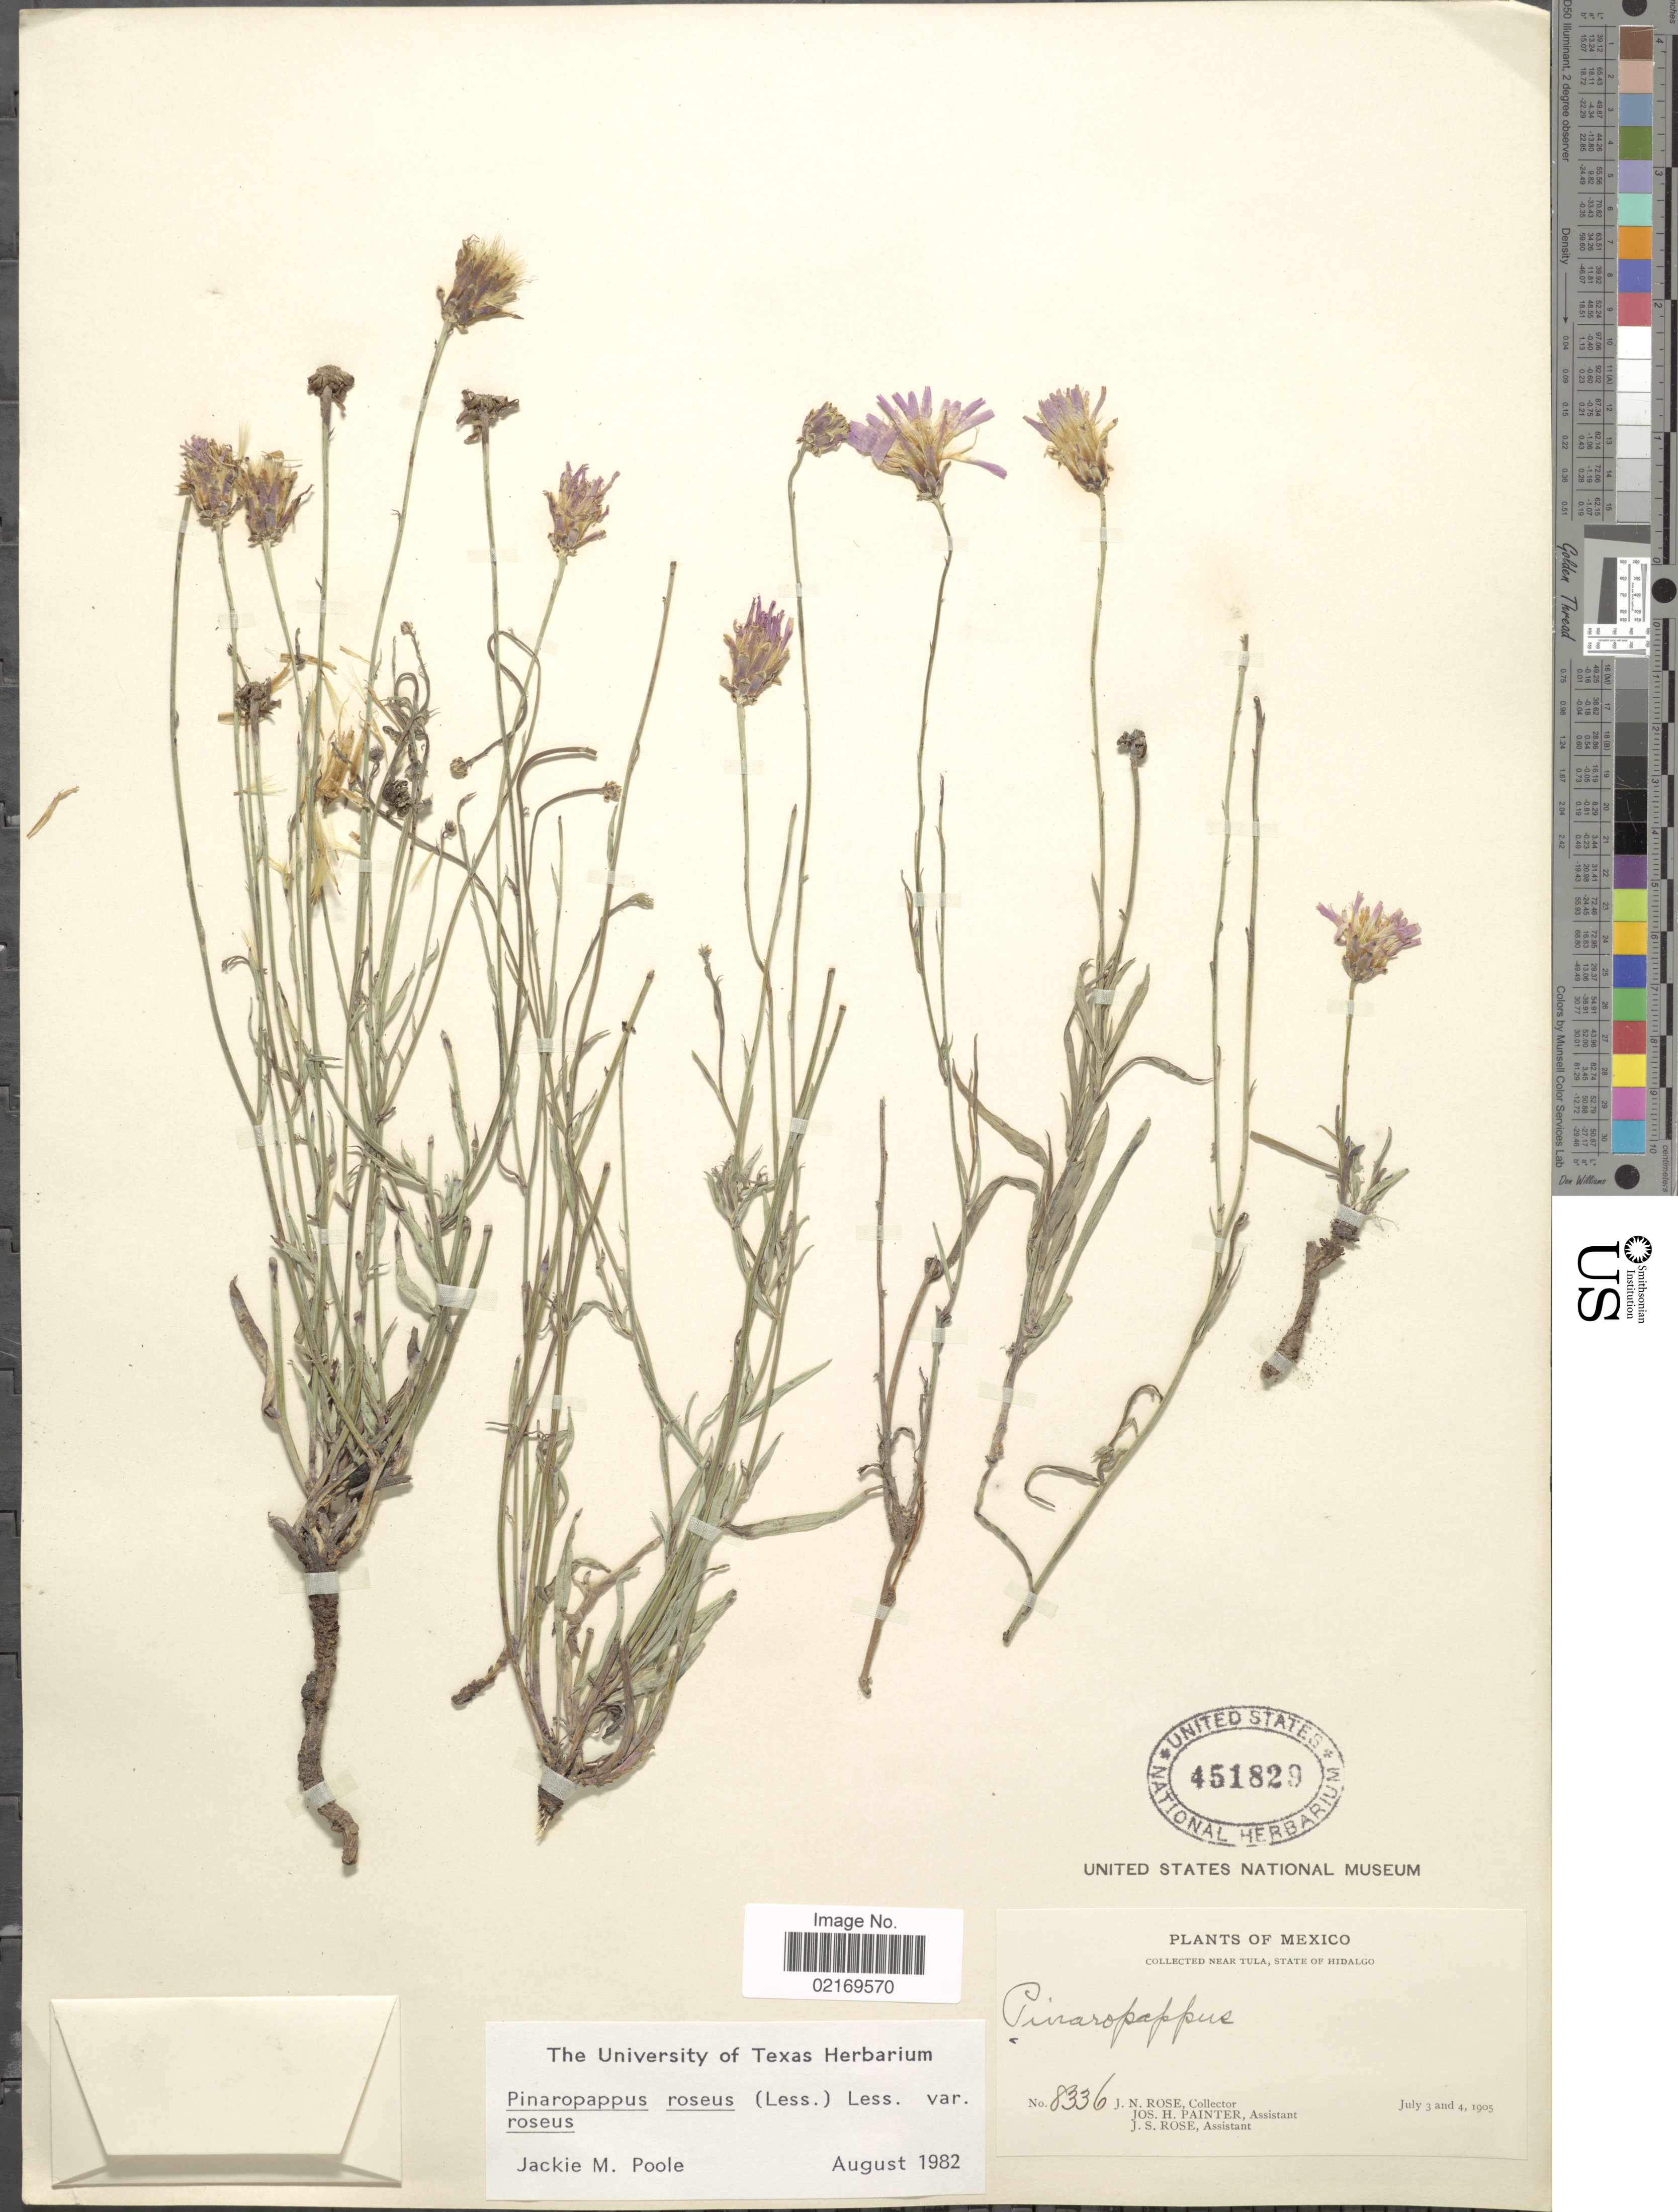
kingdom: Plantae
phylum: Tracheophyta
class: Magnoliopsida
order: Asterales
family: Asteraceae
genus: Pinaropappus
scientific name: Pinaropappus roseus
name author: Less.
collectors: J. N. Rose, J. H. Painter & J. S. Rose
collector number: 8336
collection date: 1905-07-03/1905-07-04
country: Mexico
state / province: Hidalgo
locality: Near Tula.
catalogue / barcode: US 451829